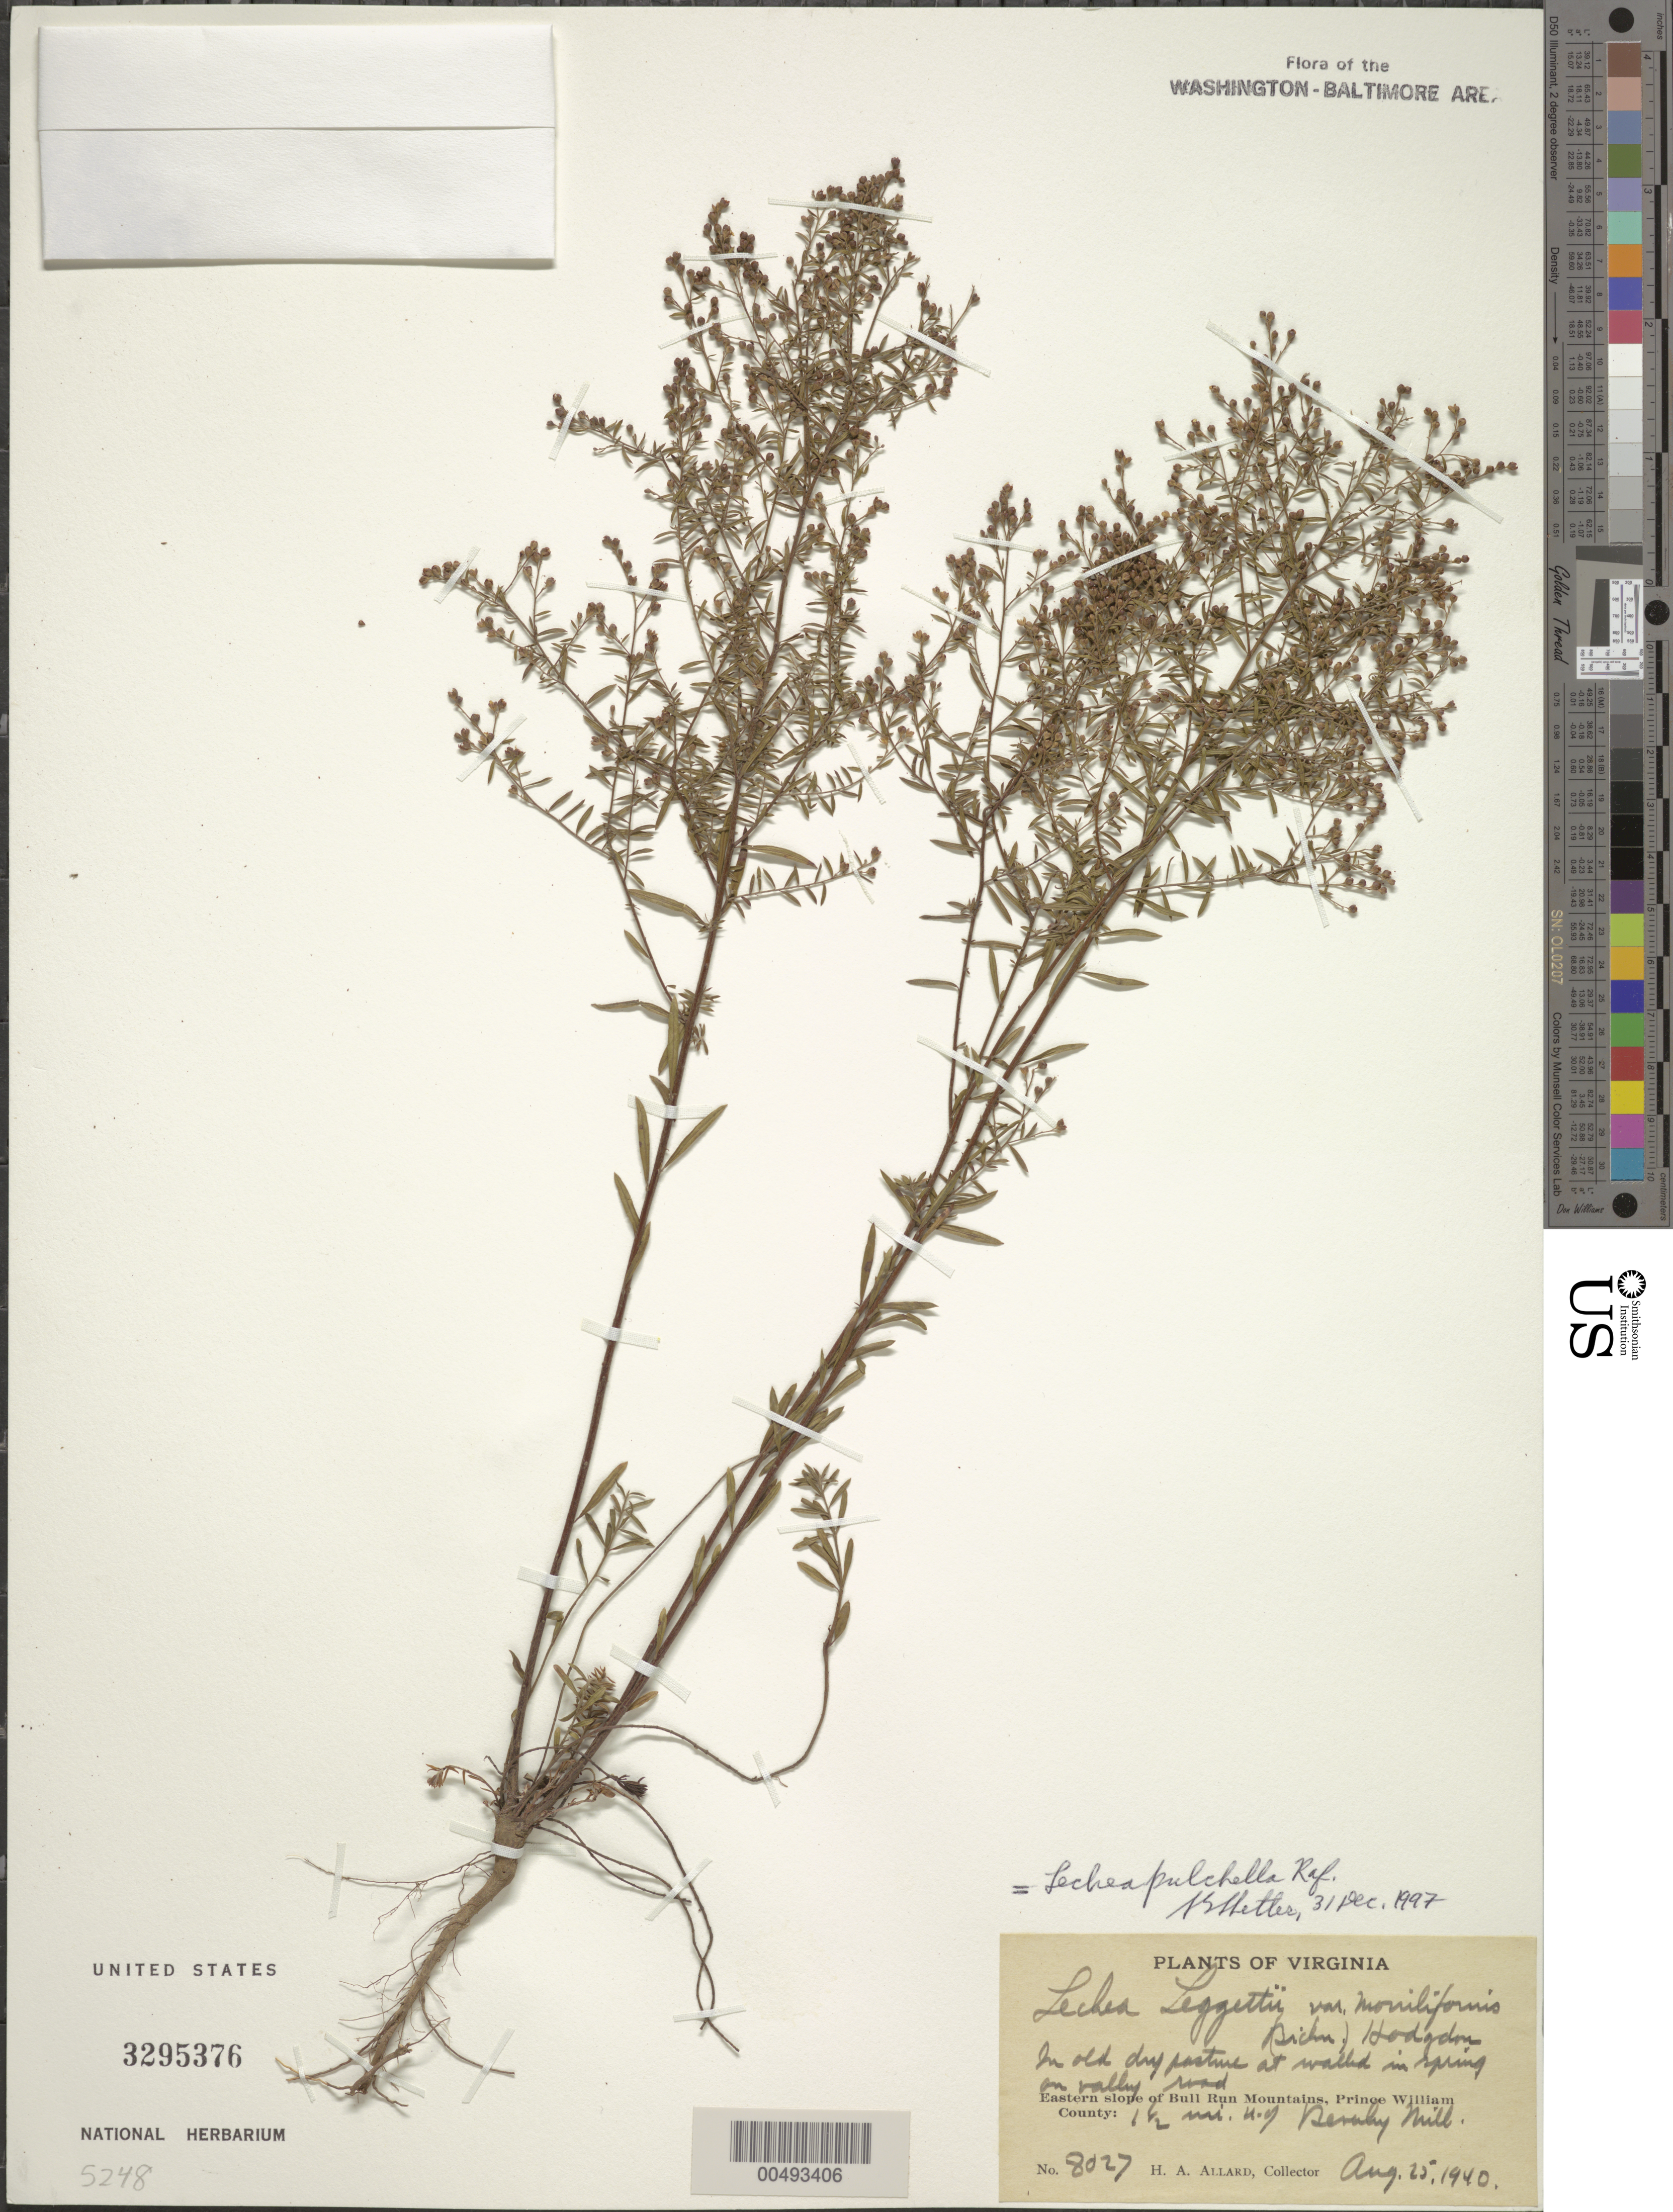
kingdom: Plantae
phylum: Tracheophyta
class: Magnoliopsida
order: Malvales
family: Cistaceae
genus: Lechea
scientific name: Lechea pulchella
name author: Raf.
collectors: H. A. Allard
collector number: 8027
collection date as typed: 25 Aug 1940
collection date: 1940-08-25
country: United States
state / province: Virginia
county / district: Prince William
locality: Beverley Mill, Thoroughfare Gap, N of Beverley Mill Bull Run Mts.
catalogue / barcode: US 3295376